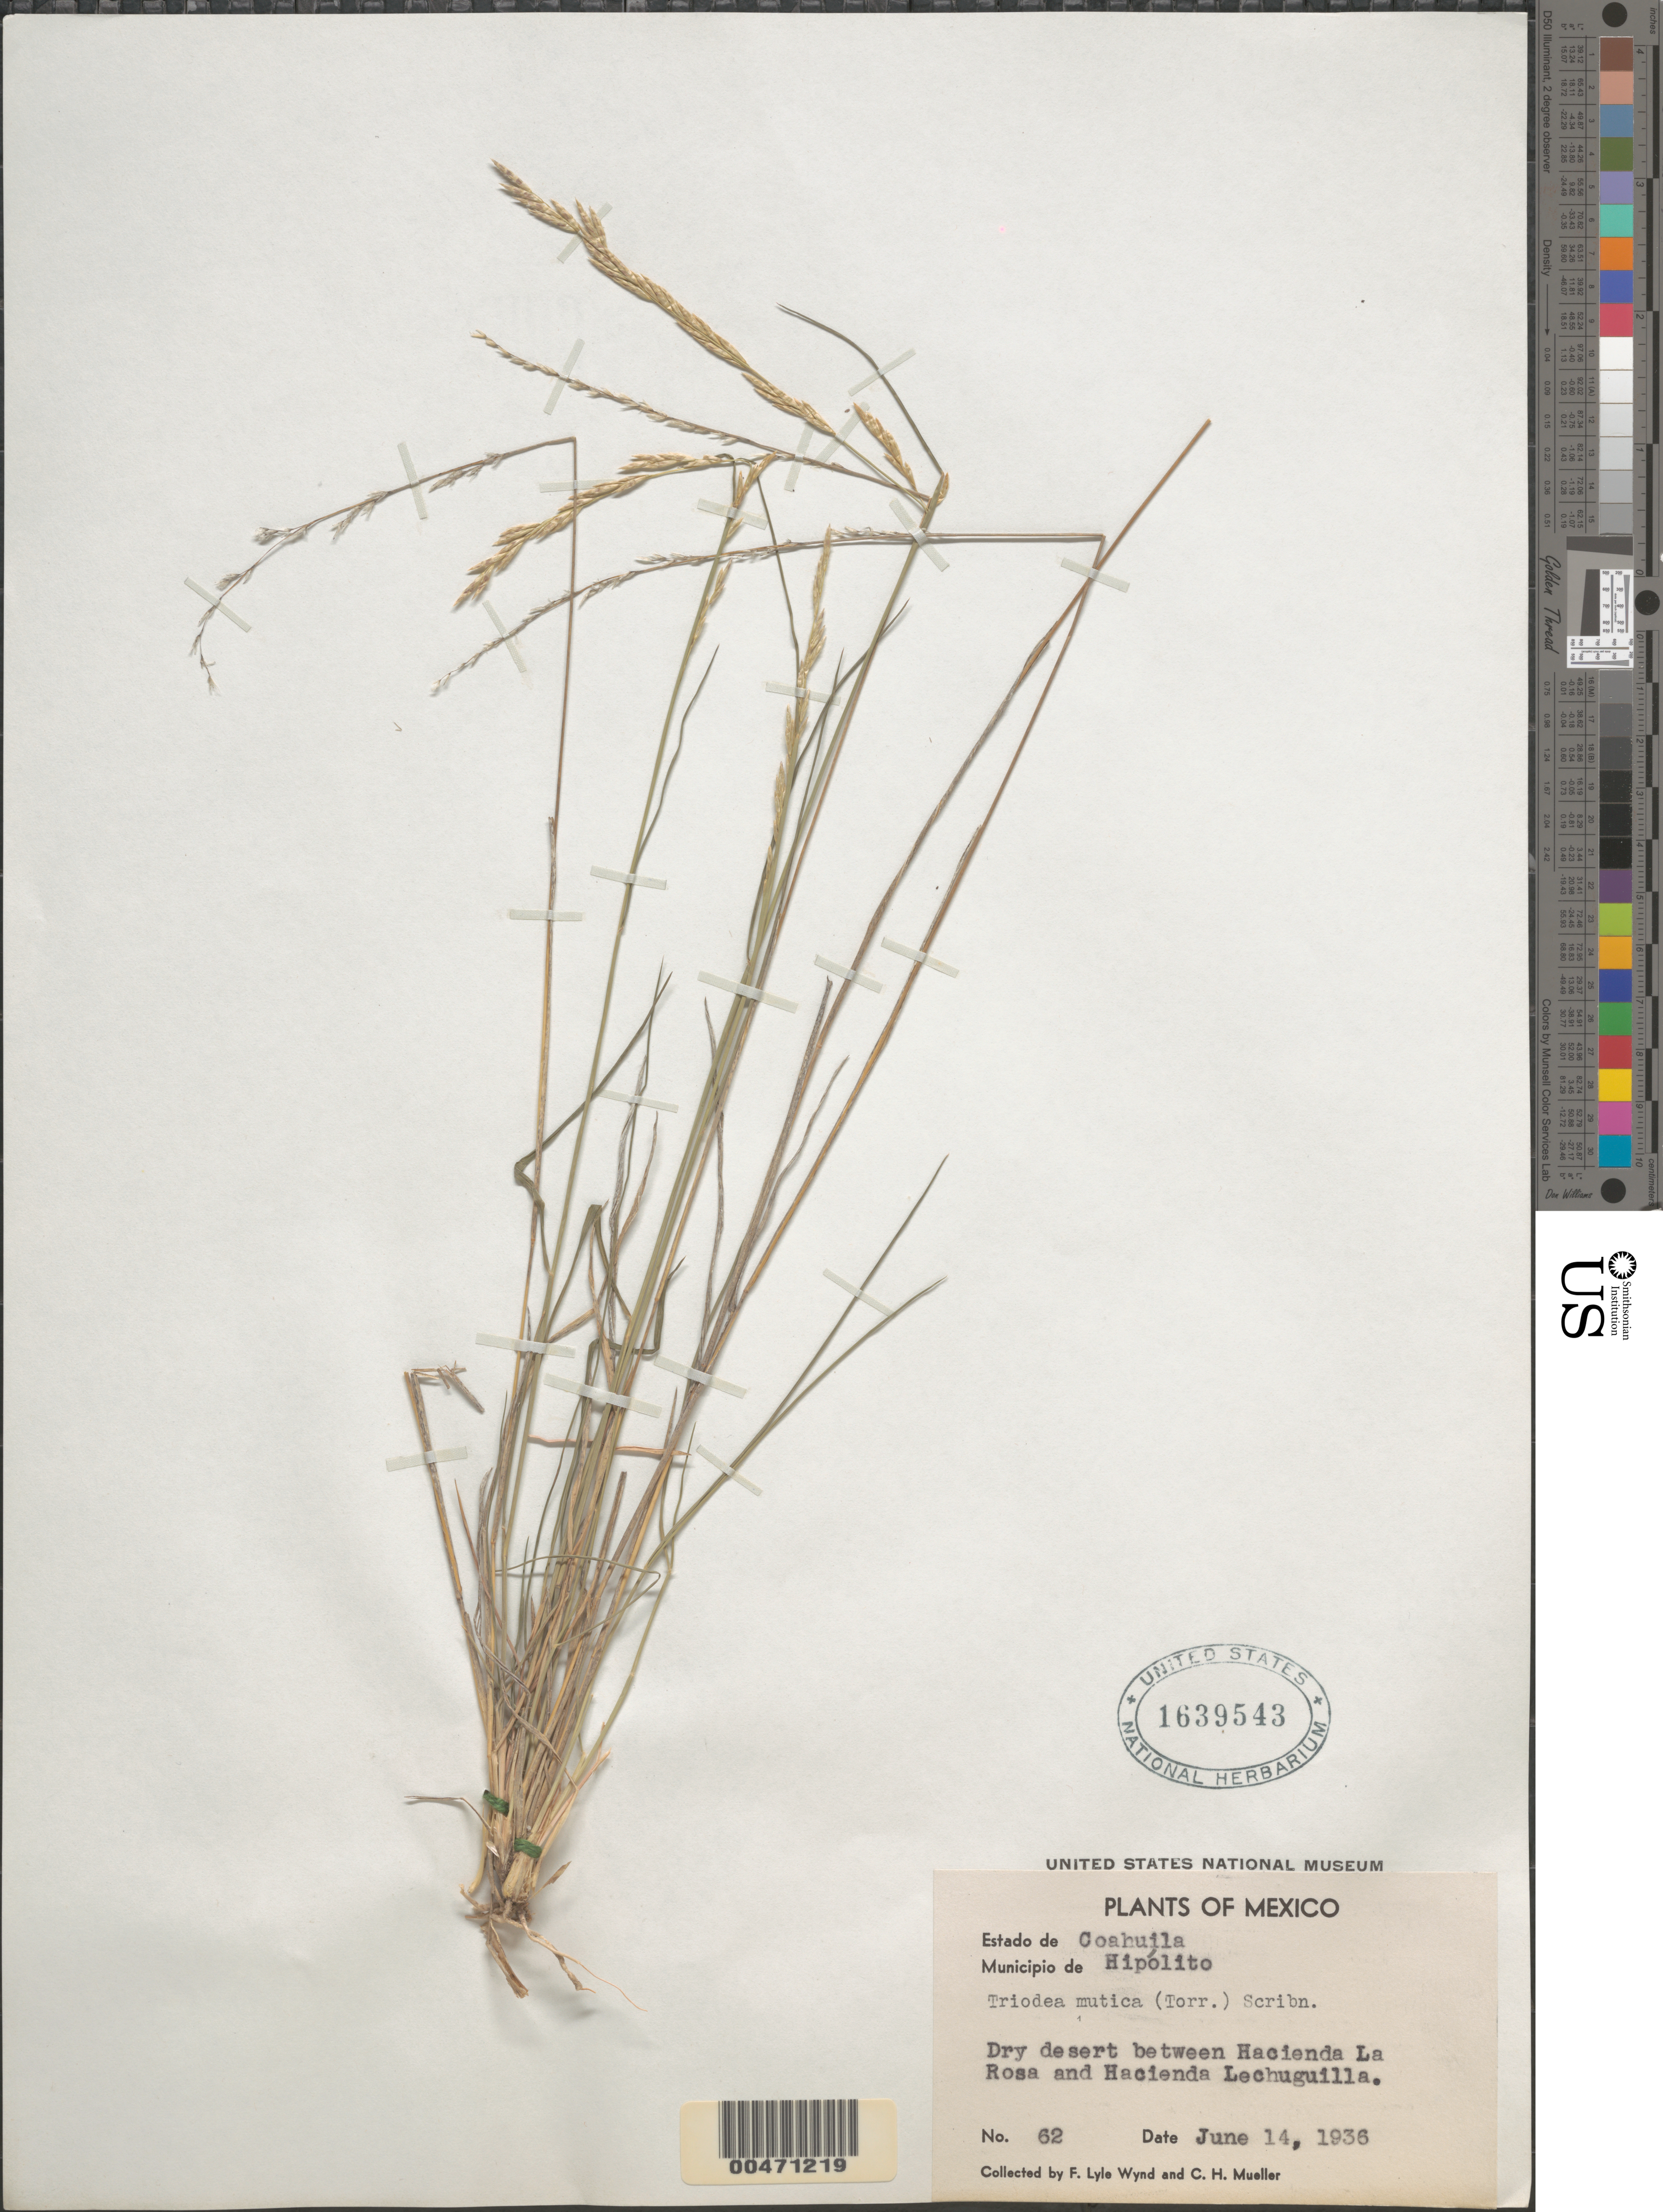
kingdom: Plantae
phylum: Tracheophyta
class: Liliopsida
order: Poales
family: Poaceae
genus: Tridens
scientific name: Tridens muticus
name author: (Torr.) Nash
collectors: F. L. Wynd & C. H. Muller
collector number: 62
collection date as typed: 14 Jun 1936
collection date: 1936-06-14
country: Mexico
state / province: Coahuila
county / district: Hipolito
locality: Between Hacienda la Rosa and Hacienda Lechuguilla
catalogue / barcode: US 1639543